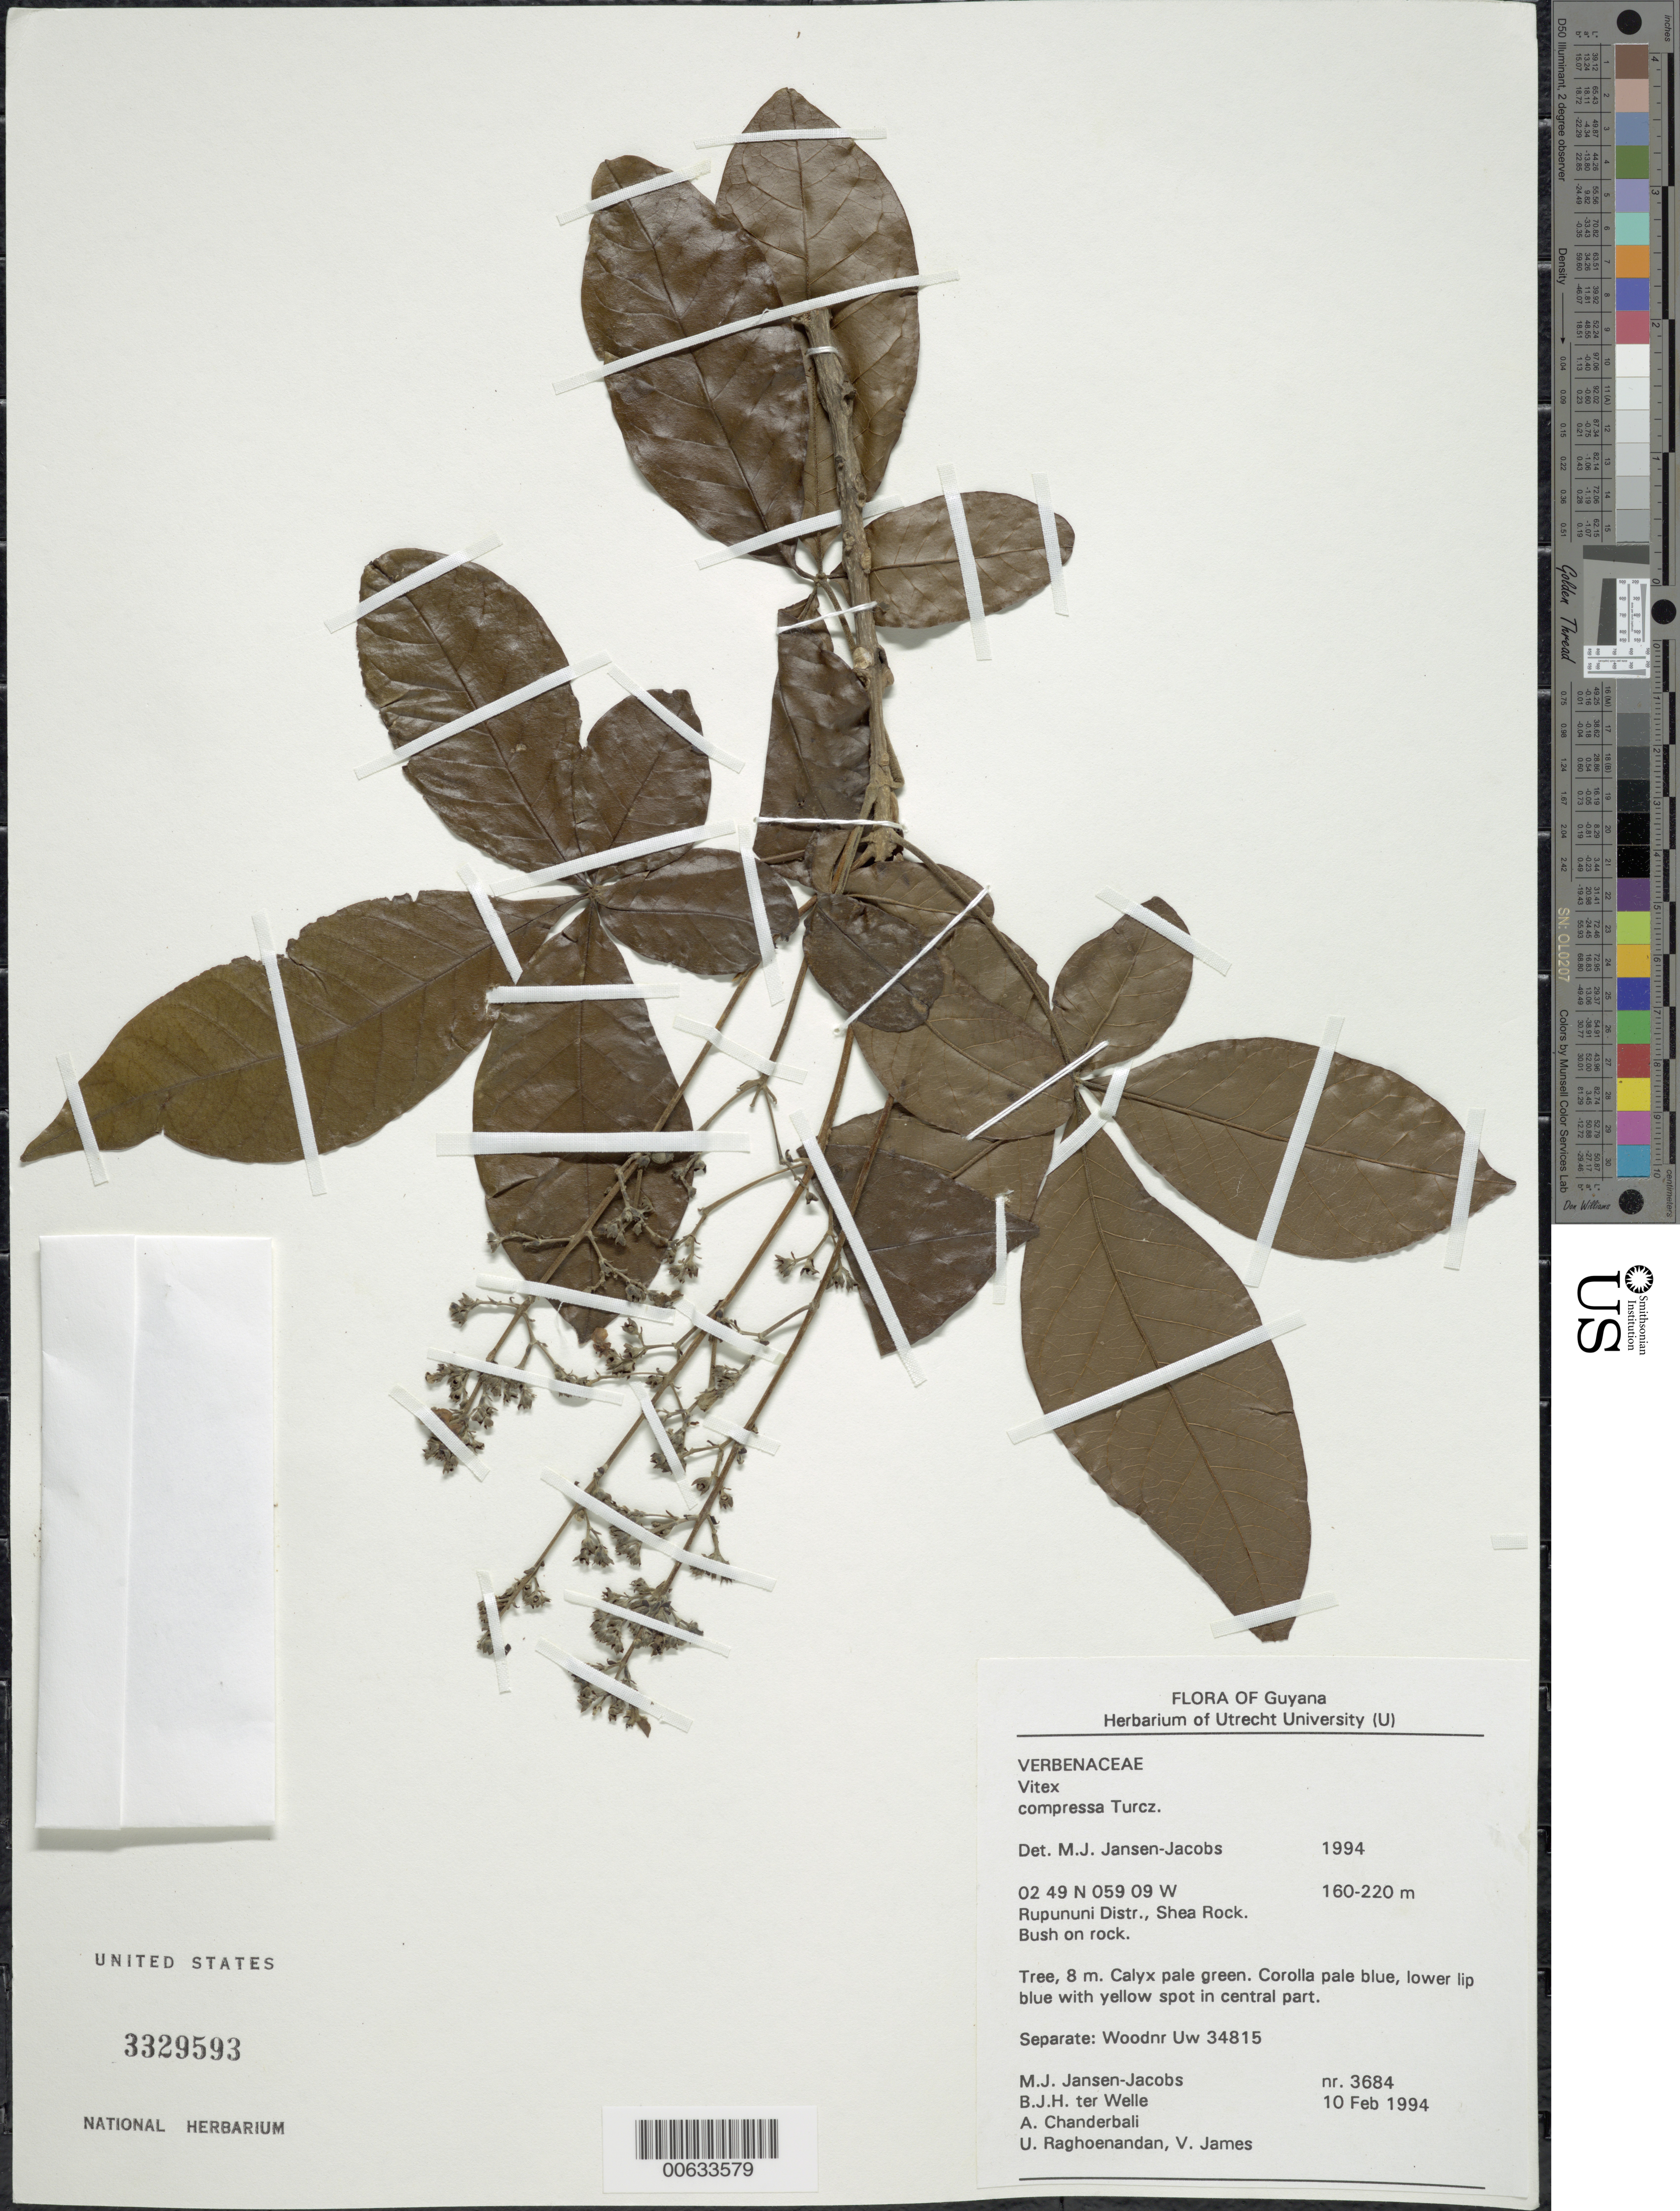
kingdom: Plantae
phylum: Tracheophyta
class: Magnoliopsida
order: Lamiales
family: Lamiaceae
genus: Vitex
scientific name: Vitex compressa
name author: Turcz.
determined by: Jansen-Jacobs, M. J., (U), Nationaal Herbarium Nederland, Utrecht University branch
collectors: M. J. Jansen-Jacobs, B. Welle, A. S. Chanderbali, U. Raghoenandan & V. James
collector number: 3684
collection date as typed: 10-Feb-94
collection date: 1994-02-10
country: Guyana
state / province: U. Takutu-U. Essequibo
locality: Shea Rock, Rupununi Dist.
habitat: Bush on rock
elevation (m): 160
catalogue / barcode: US 3329593